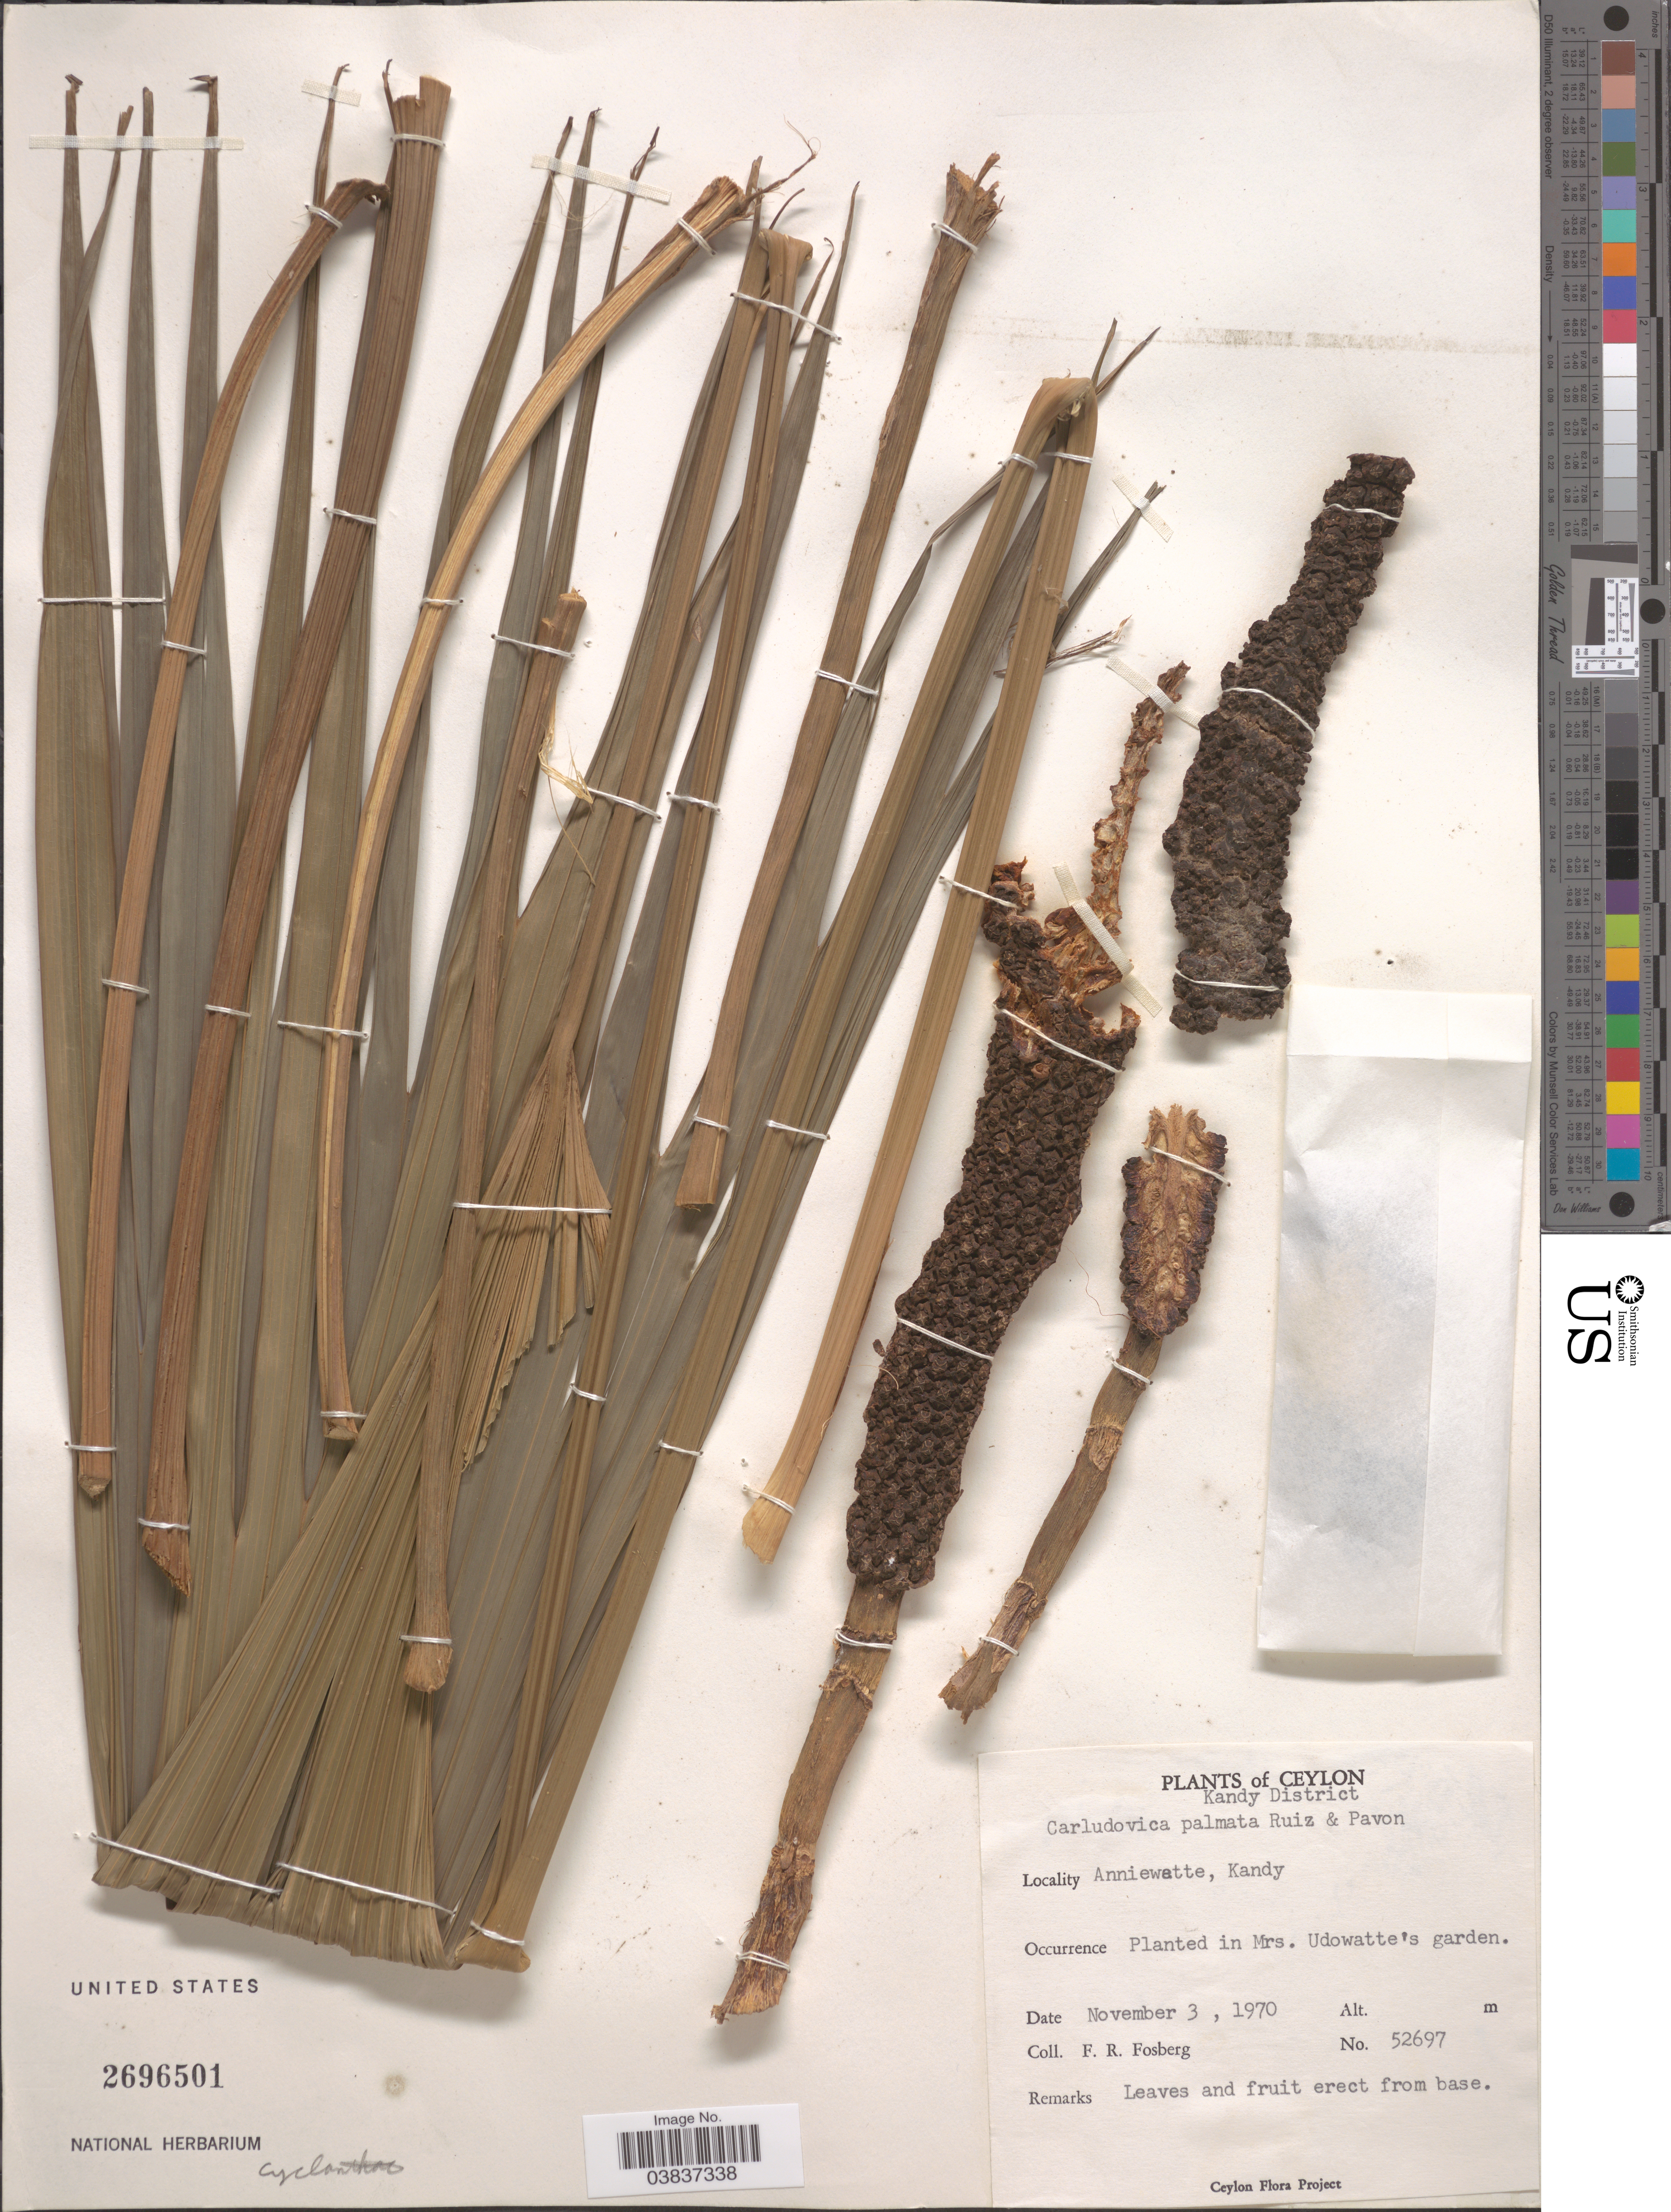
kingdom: Plantae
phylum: Tracheophyta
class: Liliopsida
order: Pandanales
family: Cyclanthaceae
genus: Carludovica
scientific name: Carludovica palmata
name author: Ruiz & Pav.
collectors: F. R. Fosberg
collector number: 52697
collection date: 1970-11-03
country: Sri Lanka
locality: Ceylon. Kandy District. Anniewette, Kandy. In Mrs. Udowatte's garden.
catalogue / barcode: US 2696501